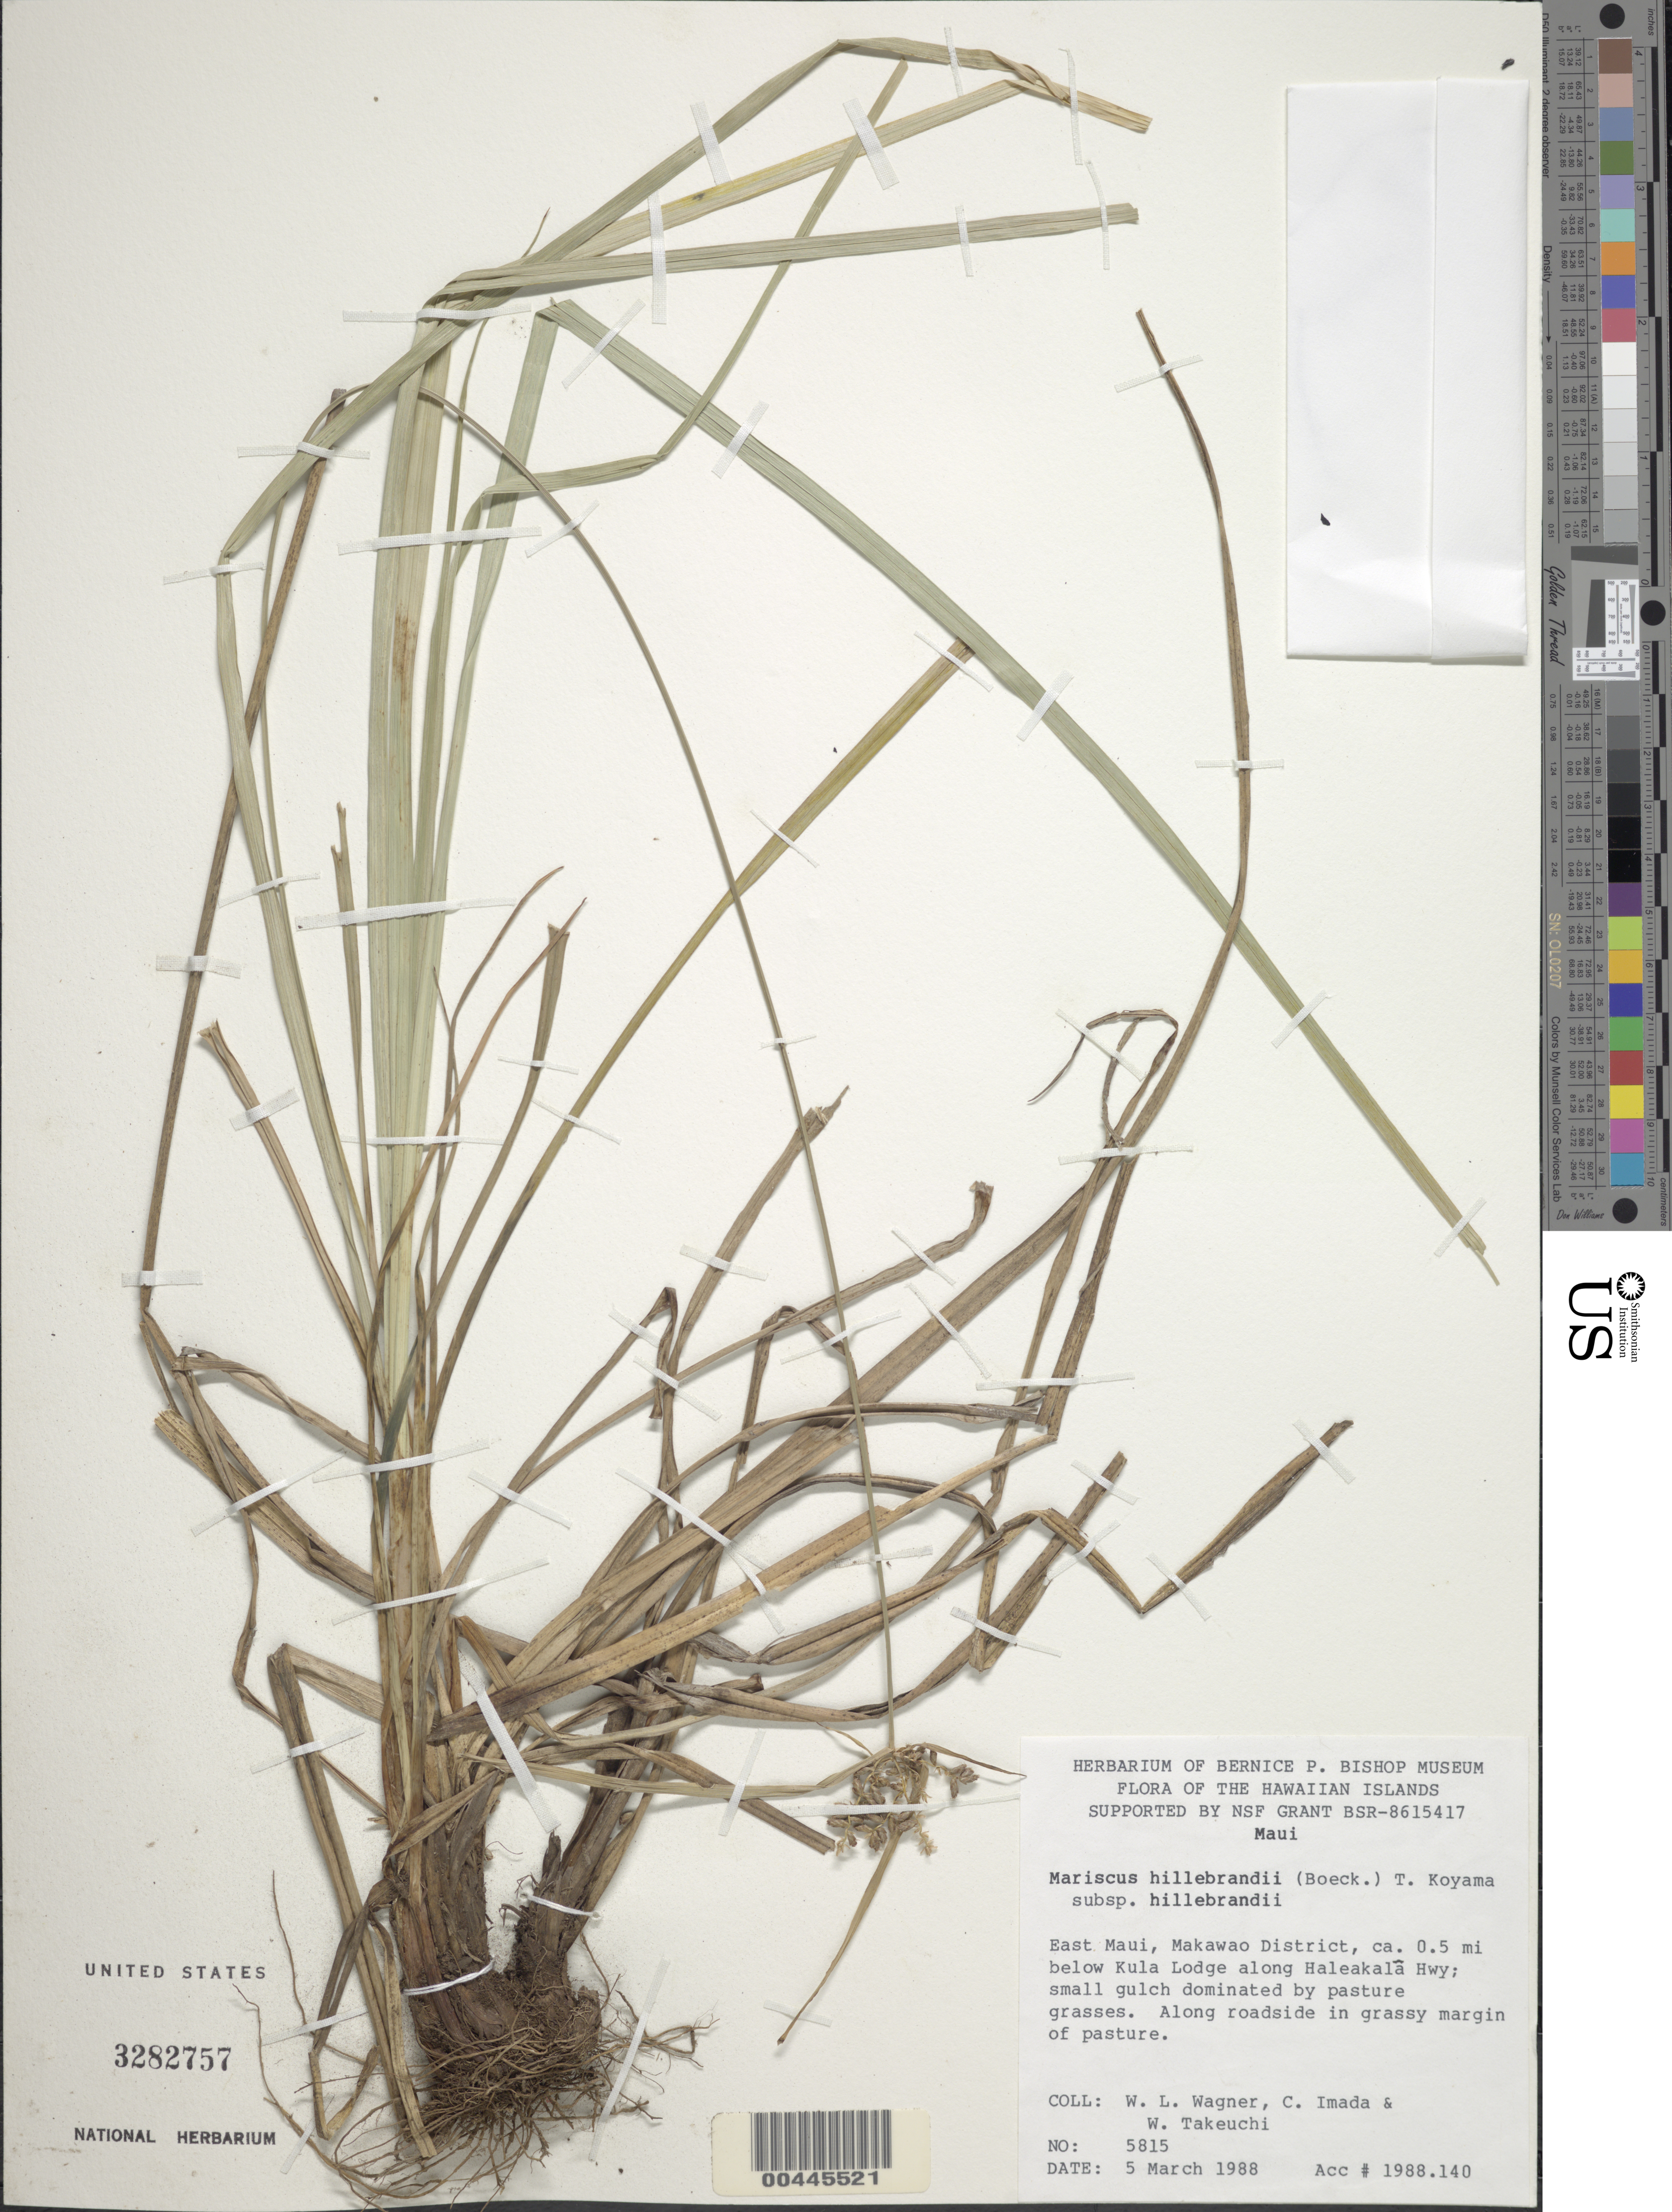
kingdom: Plantae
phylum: Tracheophyta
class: Liliopsida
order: Poales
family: Cyperaceae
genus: Cyperus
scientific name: Cyperus hillebrandii var. hillebrandii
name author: Boeckeler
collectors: W. L. Wagner, C. Imada & W. N. Takeuchi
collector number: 5815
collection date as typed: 5 Mar 1988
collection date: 1988-03-05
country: United States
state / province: Hawaii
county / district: Maui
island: Maui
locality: E Maui, Makawao Dist., ca. 0.5 mi below Kula Lodge along Haleakala Hwy.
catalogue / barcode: US 3282757